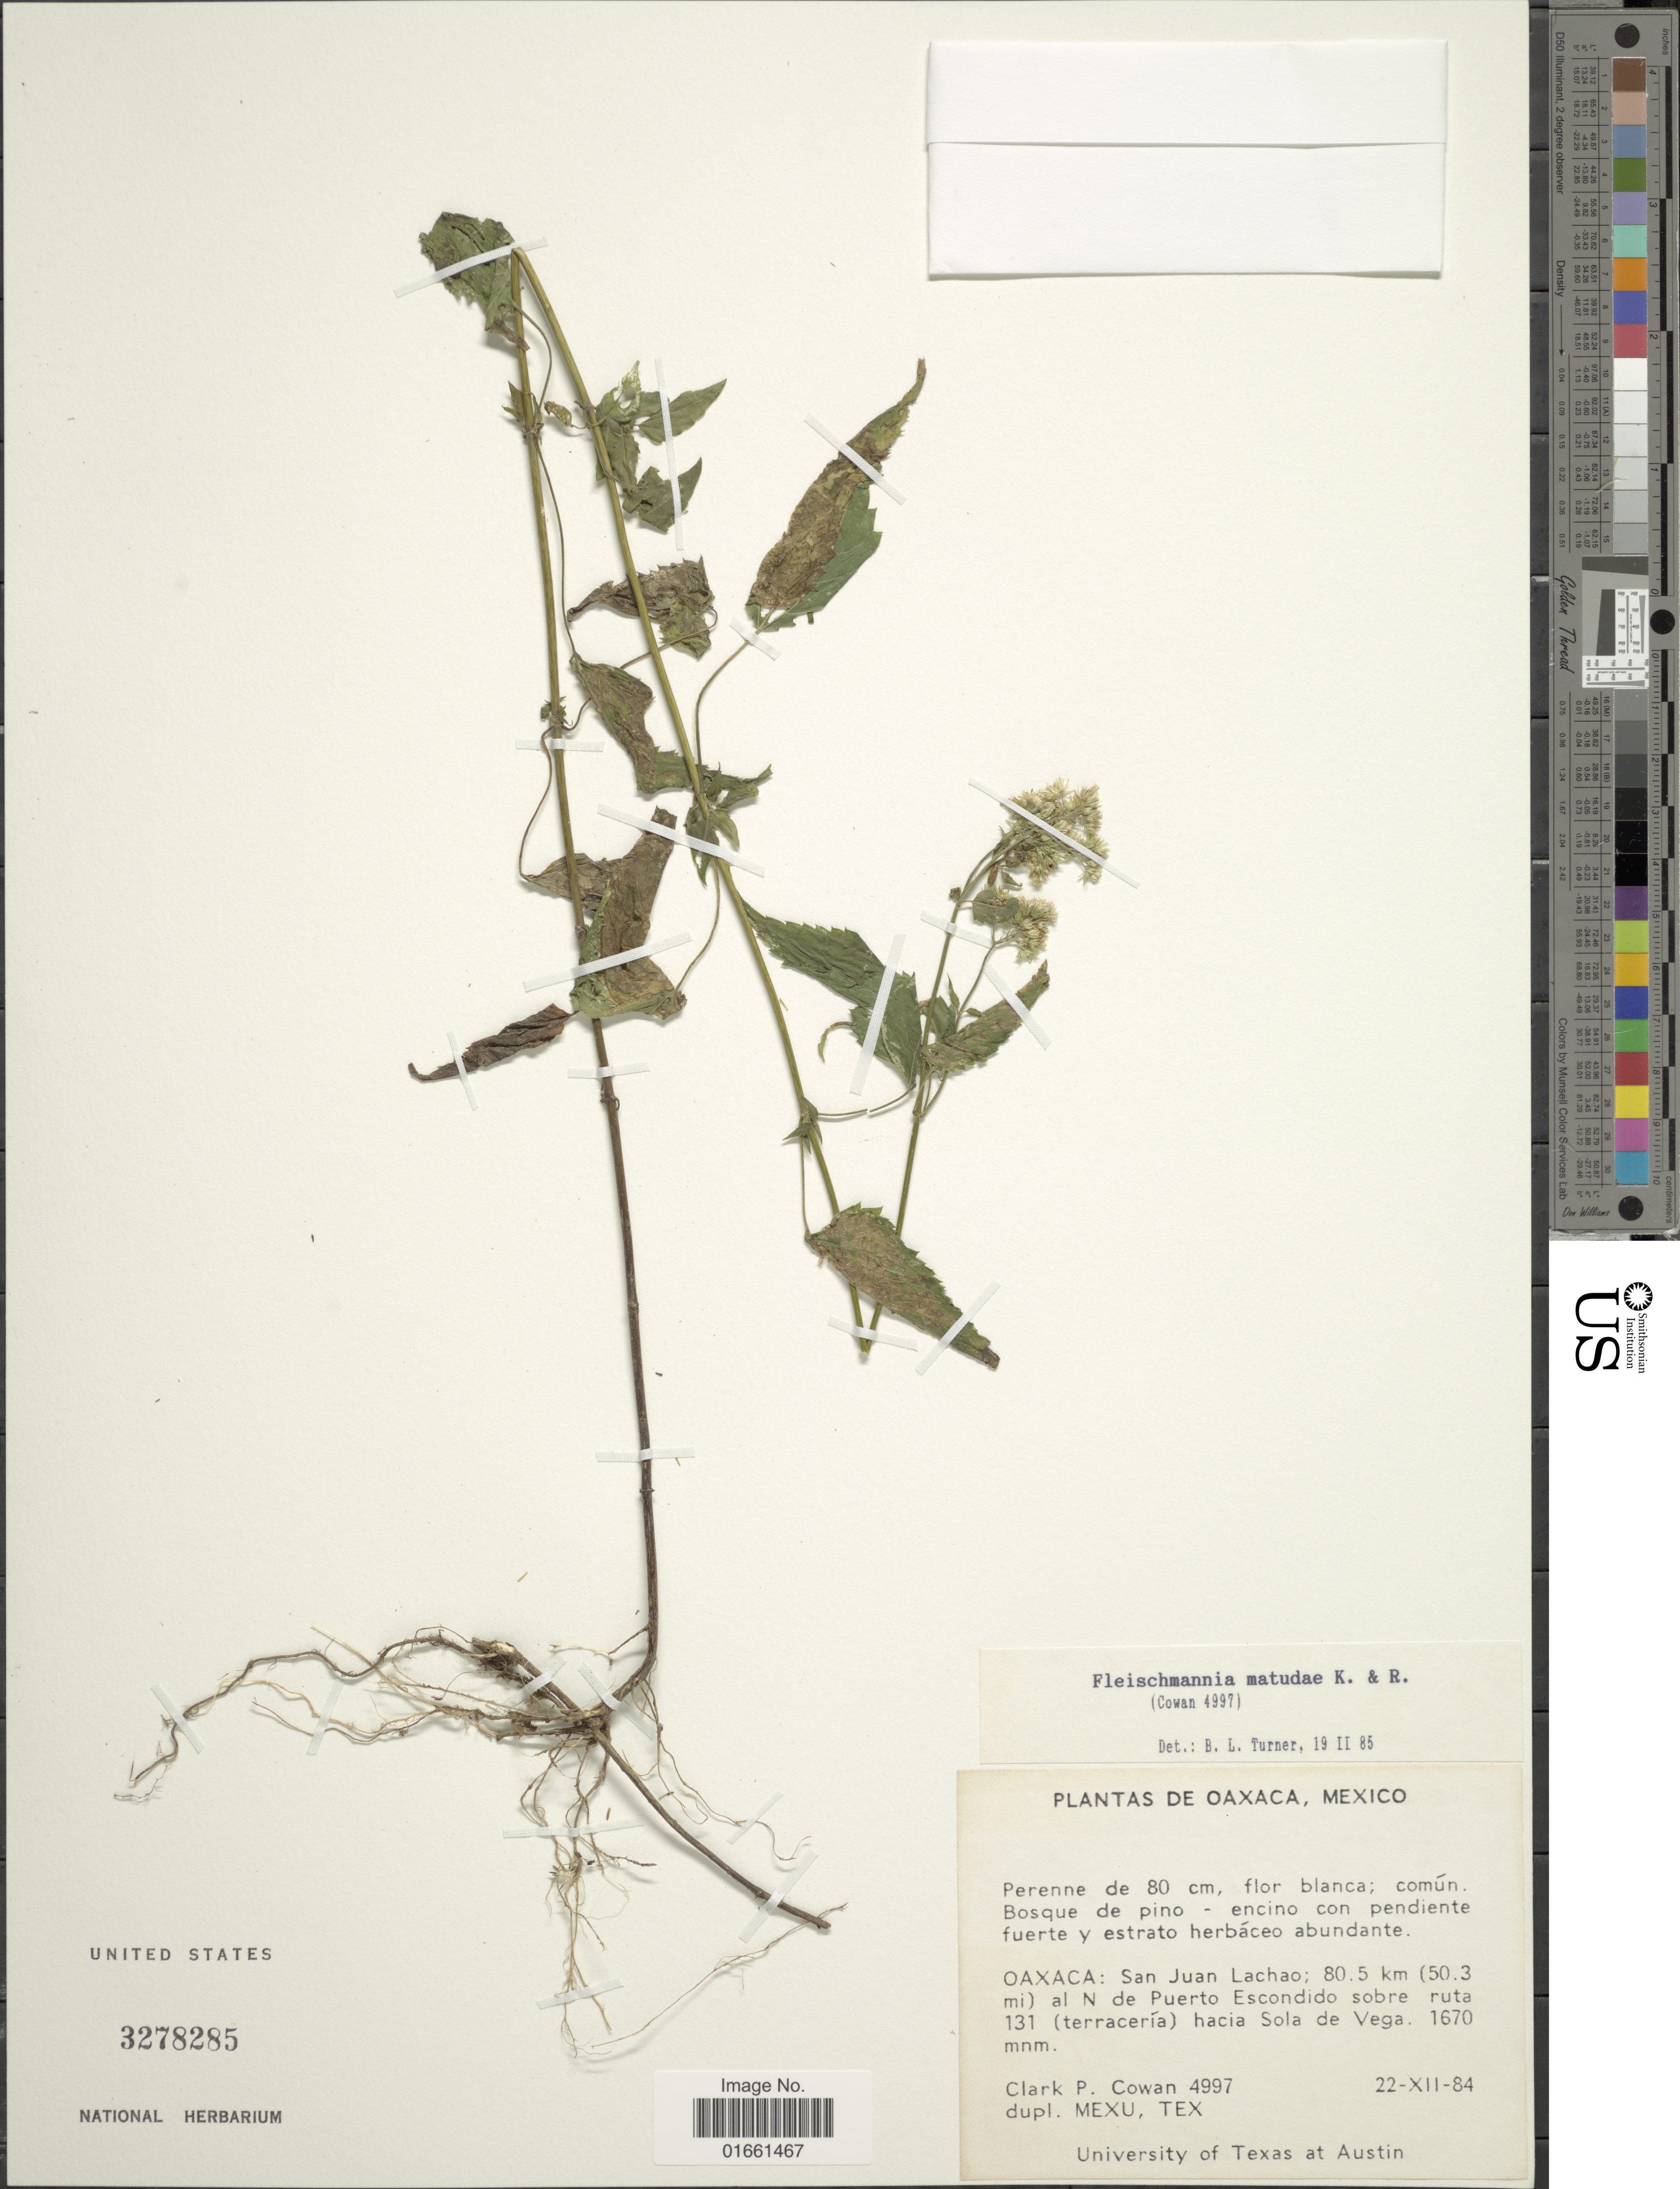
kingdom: Plantae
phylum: Tracheophyta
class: Magnoliopsida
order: Asterales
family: Asteraceae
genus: Fleischmannia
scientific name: Fleischmannia matudae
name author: R.M. King & H. Rob.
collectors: C. P. Cowan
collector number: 4997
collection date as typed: Transcribed d/m/y: 22/12/84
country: Mexico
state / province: Oaxaca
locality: San Juan Lachao; 80.5 km ( 50.3 mi ) al N de puerto Escondido sobre ruta 131 ( terraceria ) hacia Sola de Vega.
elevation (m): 1670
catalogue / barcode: US 3278285